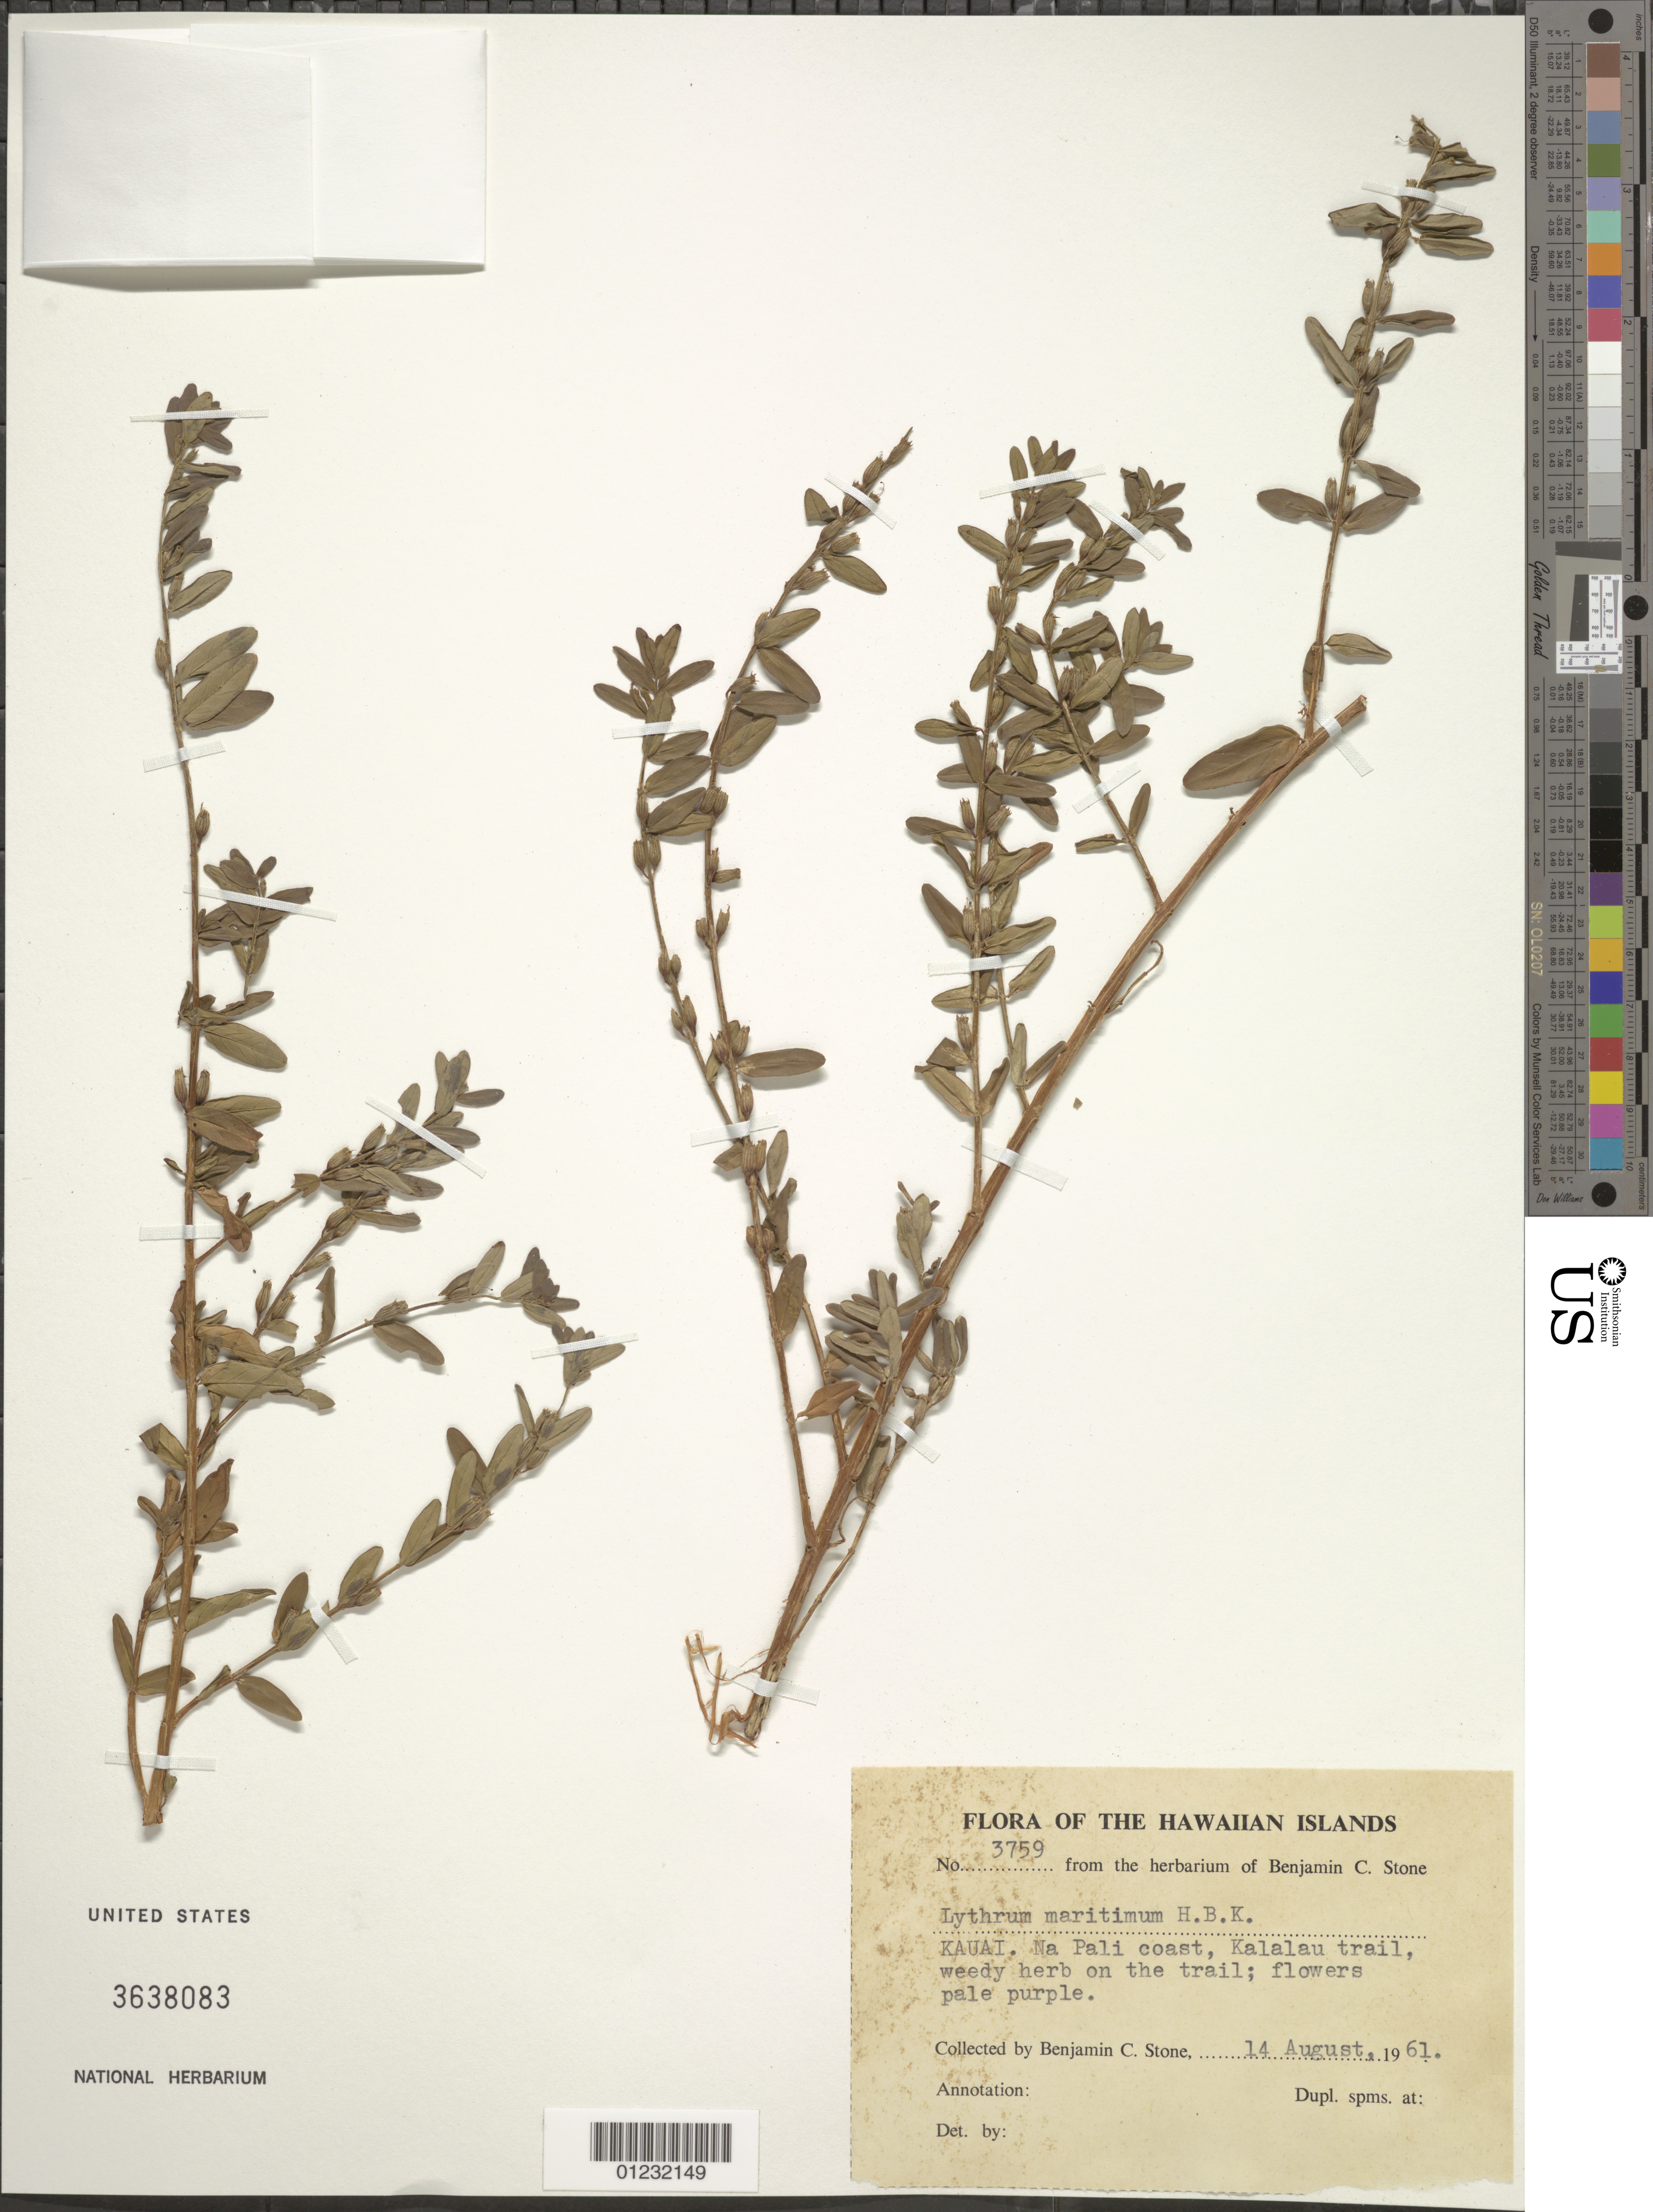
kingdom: Plantae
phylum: Tracheophyta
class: Magnoliopsida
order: Myrtales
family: Lythraceae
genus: Lythrum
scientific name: Lythrum maritimum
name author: Kunth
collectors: B. C. Stone, W. Stern & S. Carlquist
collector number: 3759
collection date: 1961-08-14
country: United States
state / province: Hawaii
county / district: Kauai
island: Kaua'i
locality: Kauai. Na Pali coast, Kalalau trail.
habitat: On trail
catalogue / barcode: US 3638083